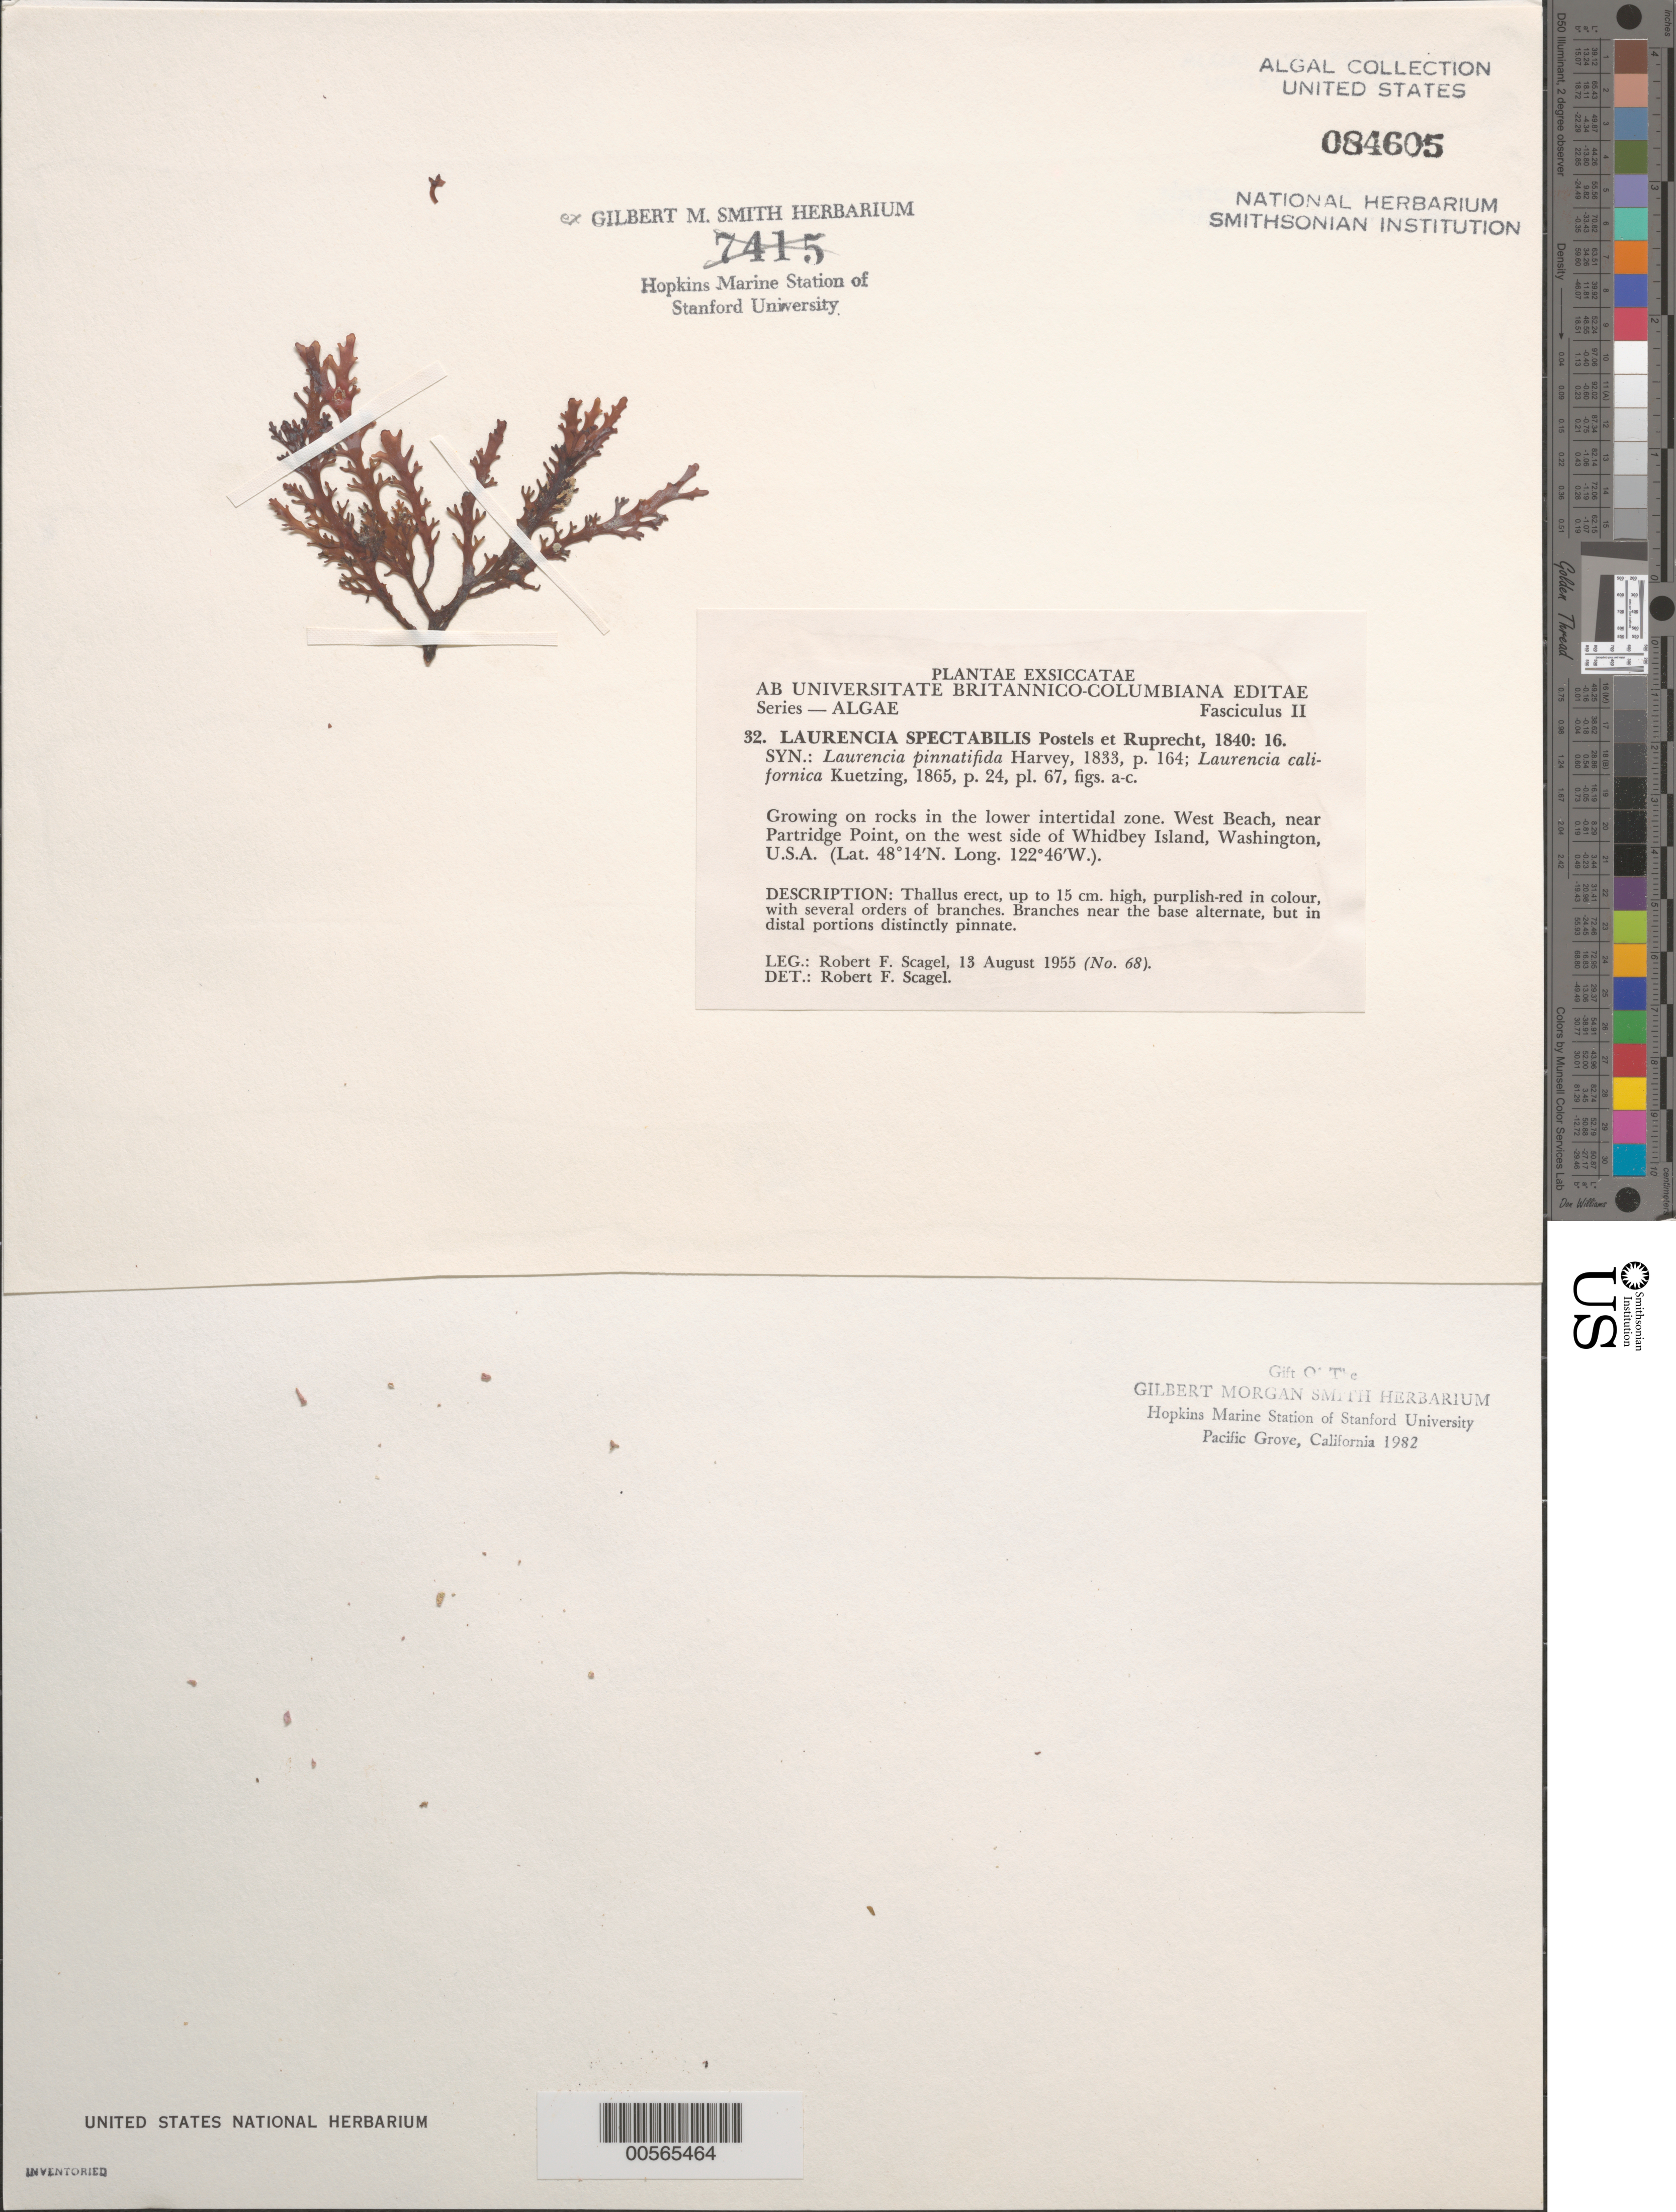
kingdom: Plantae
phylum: Rhodophyta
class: Florideophyceae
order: Ceramiales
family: Rhodomelaceae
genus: Osmundea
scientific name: Osmundea spectabilis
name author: (Postels & Rupr.) K.W. Nam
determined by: Algae name updating Project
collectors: R. F. Scagel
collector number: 68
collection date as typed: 13 Aug 1955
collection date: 1955-08-13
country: United States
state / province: Washington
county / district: Island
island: Whidbey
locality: West Beach, near Partridge Point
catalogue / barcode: US 84605